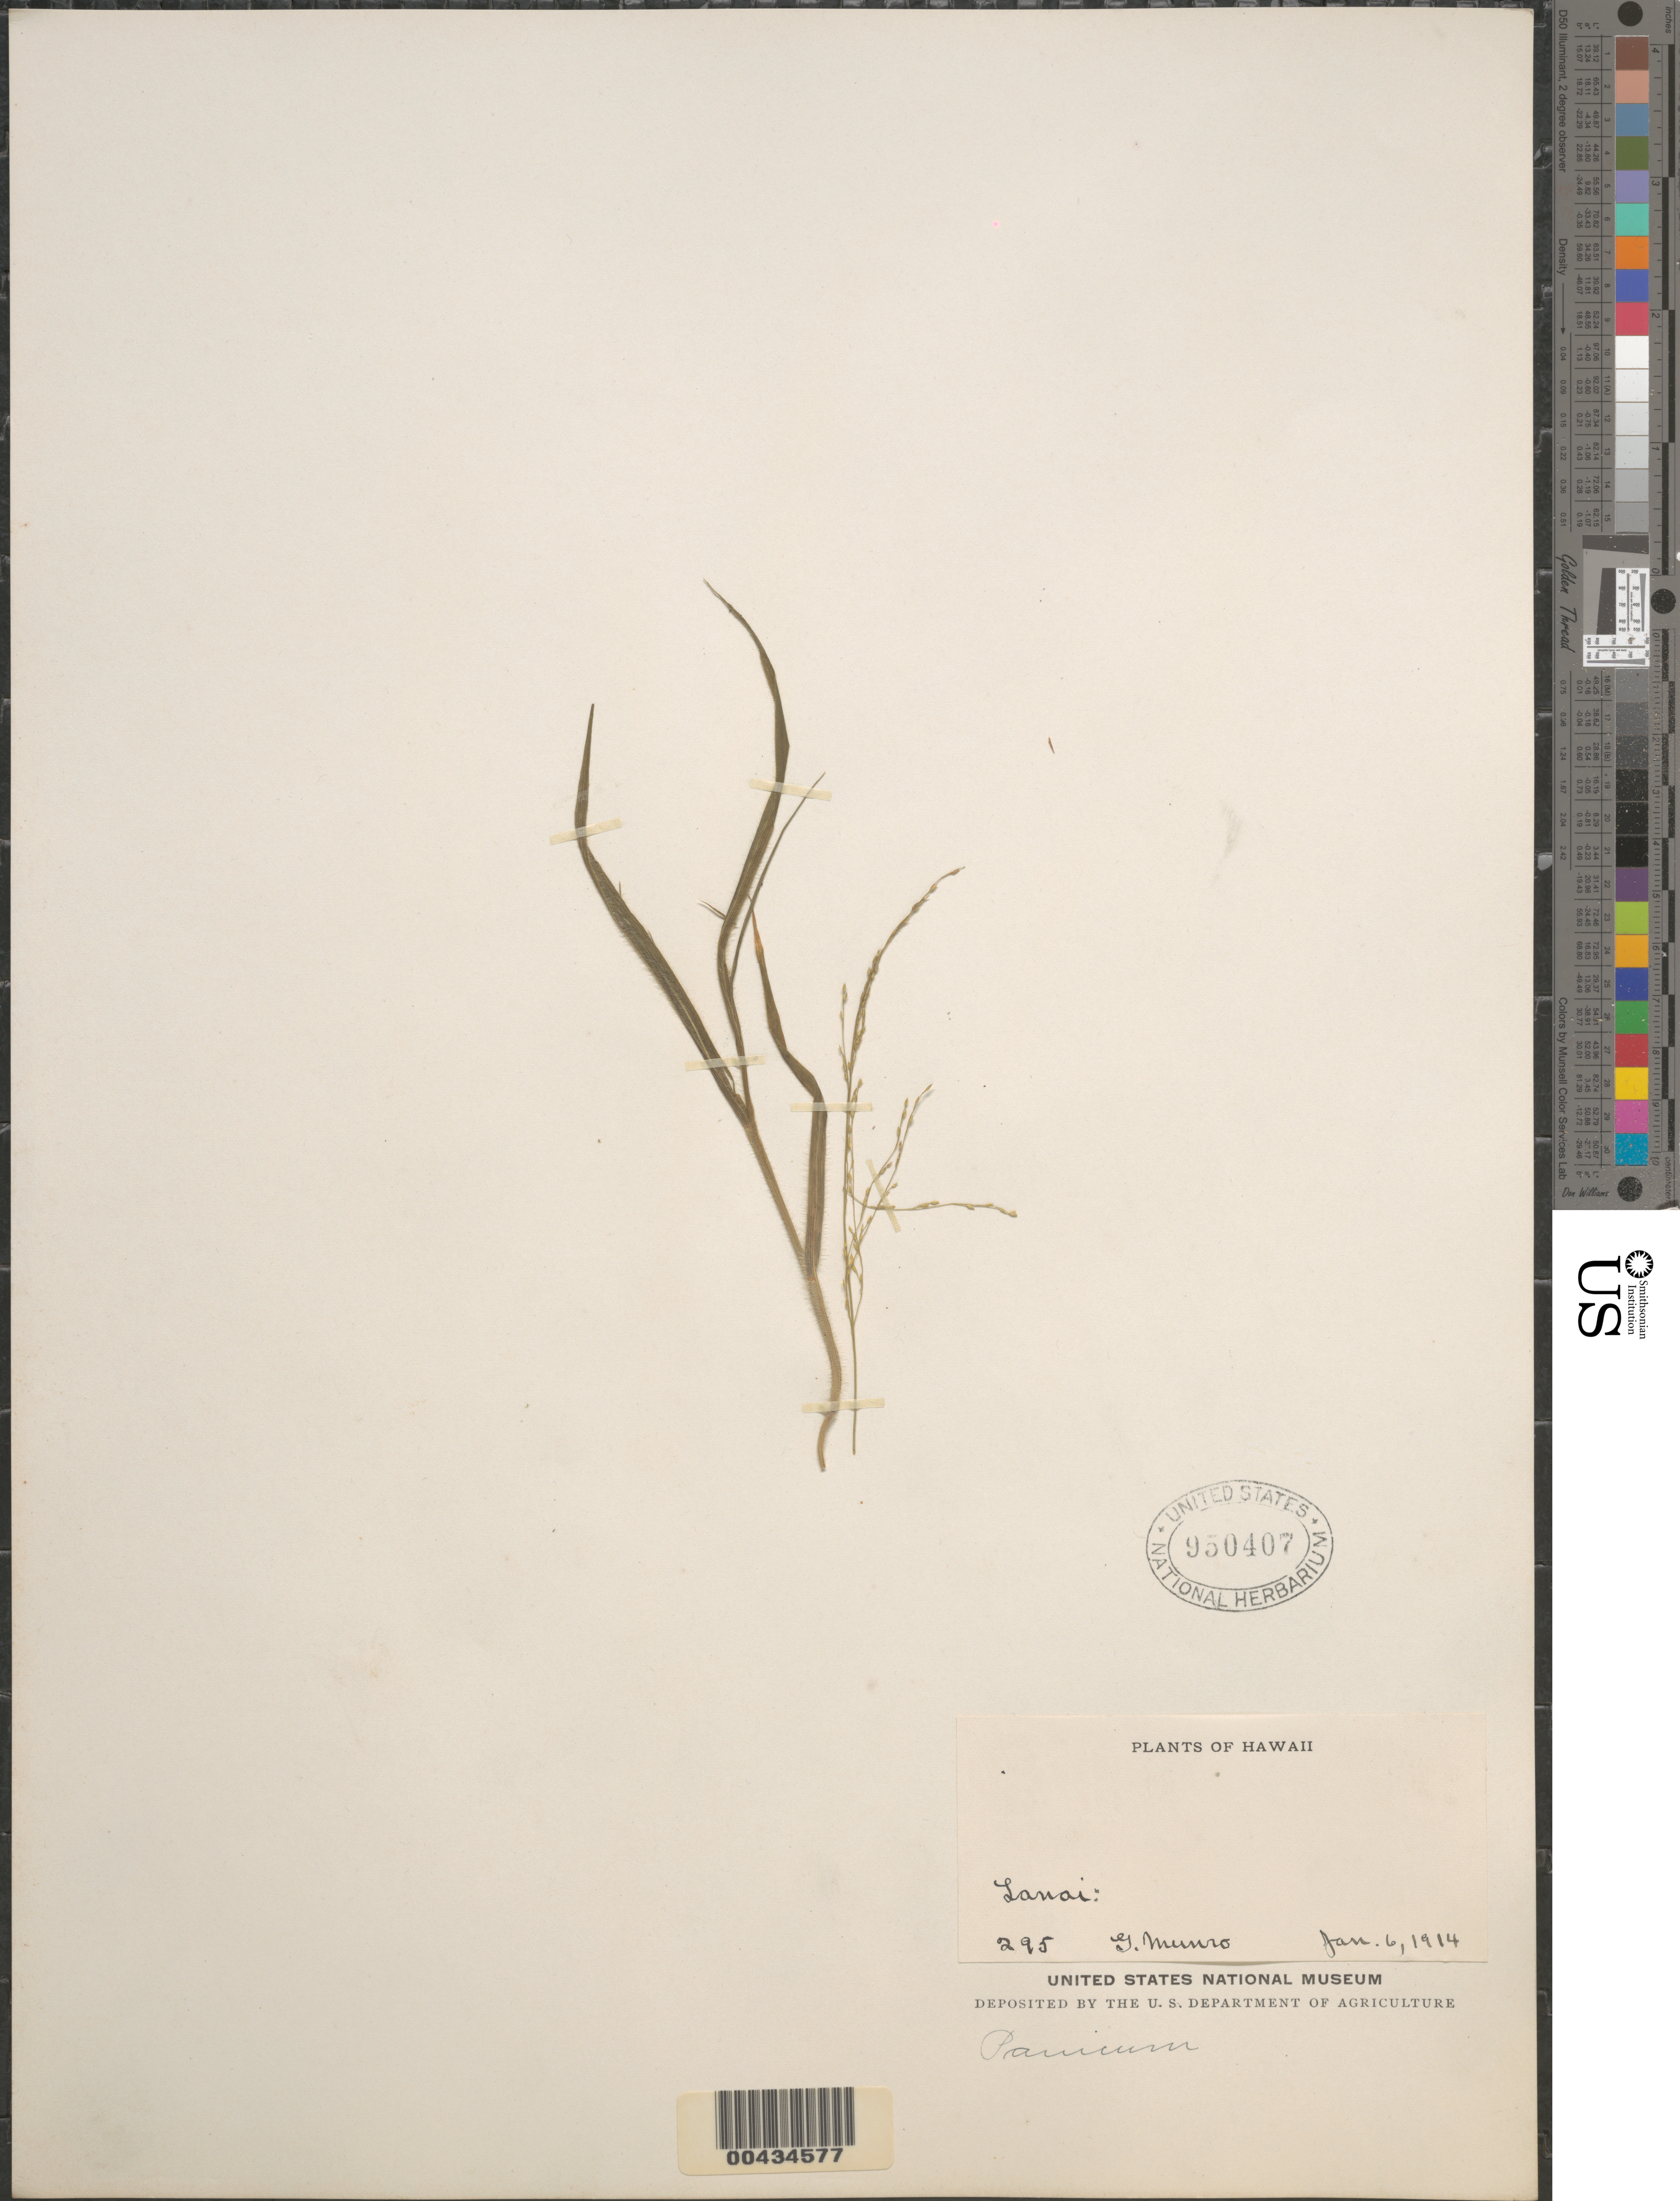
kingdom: Plantae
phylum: Tracheophyta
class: Liliopsida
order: Poales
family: Poaceae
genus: Panicum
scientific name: Panicum xerophilum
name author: (Hillebr.) Hitchc.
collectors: G. C. Munro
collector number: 295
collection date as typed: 6 Jan 1914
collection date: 1914-01-06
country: United States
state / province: Hawaii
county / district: Maui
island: Lana'i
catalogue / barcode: US 950407